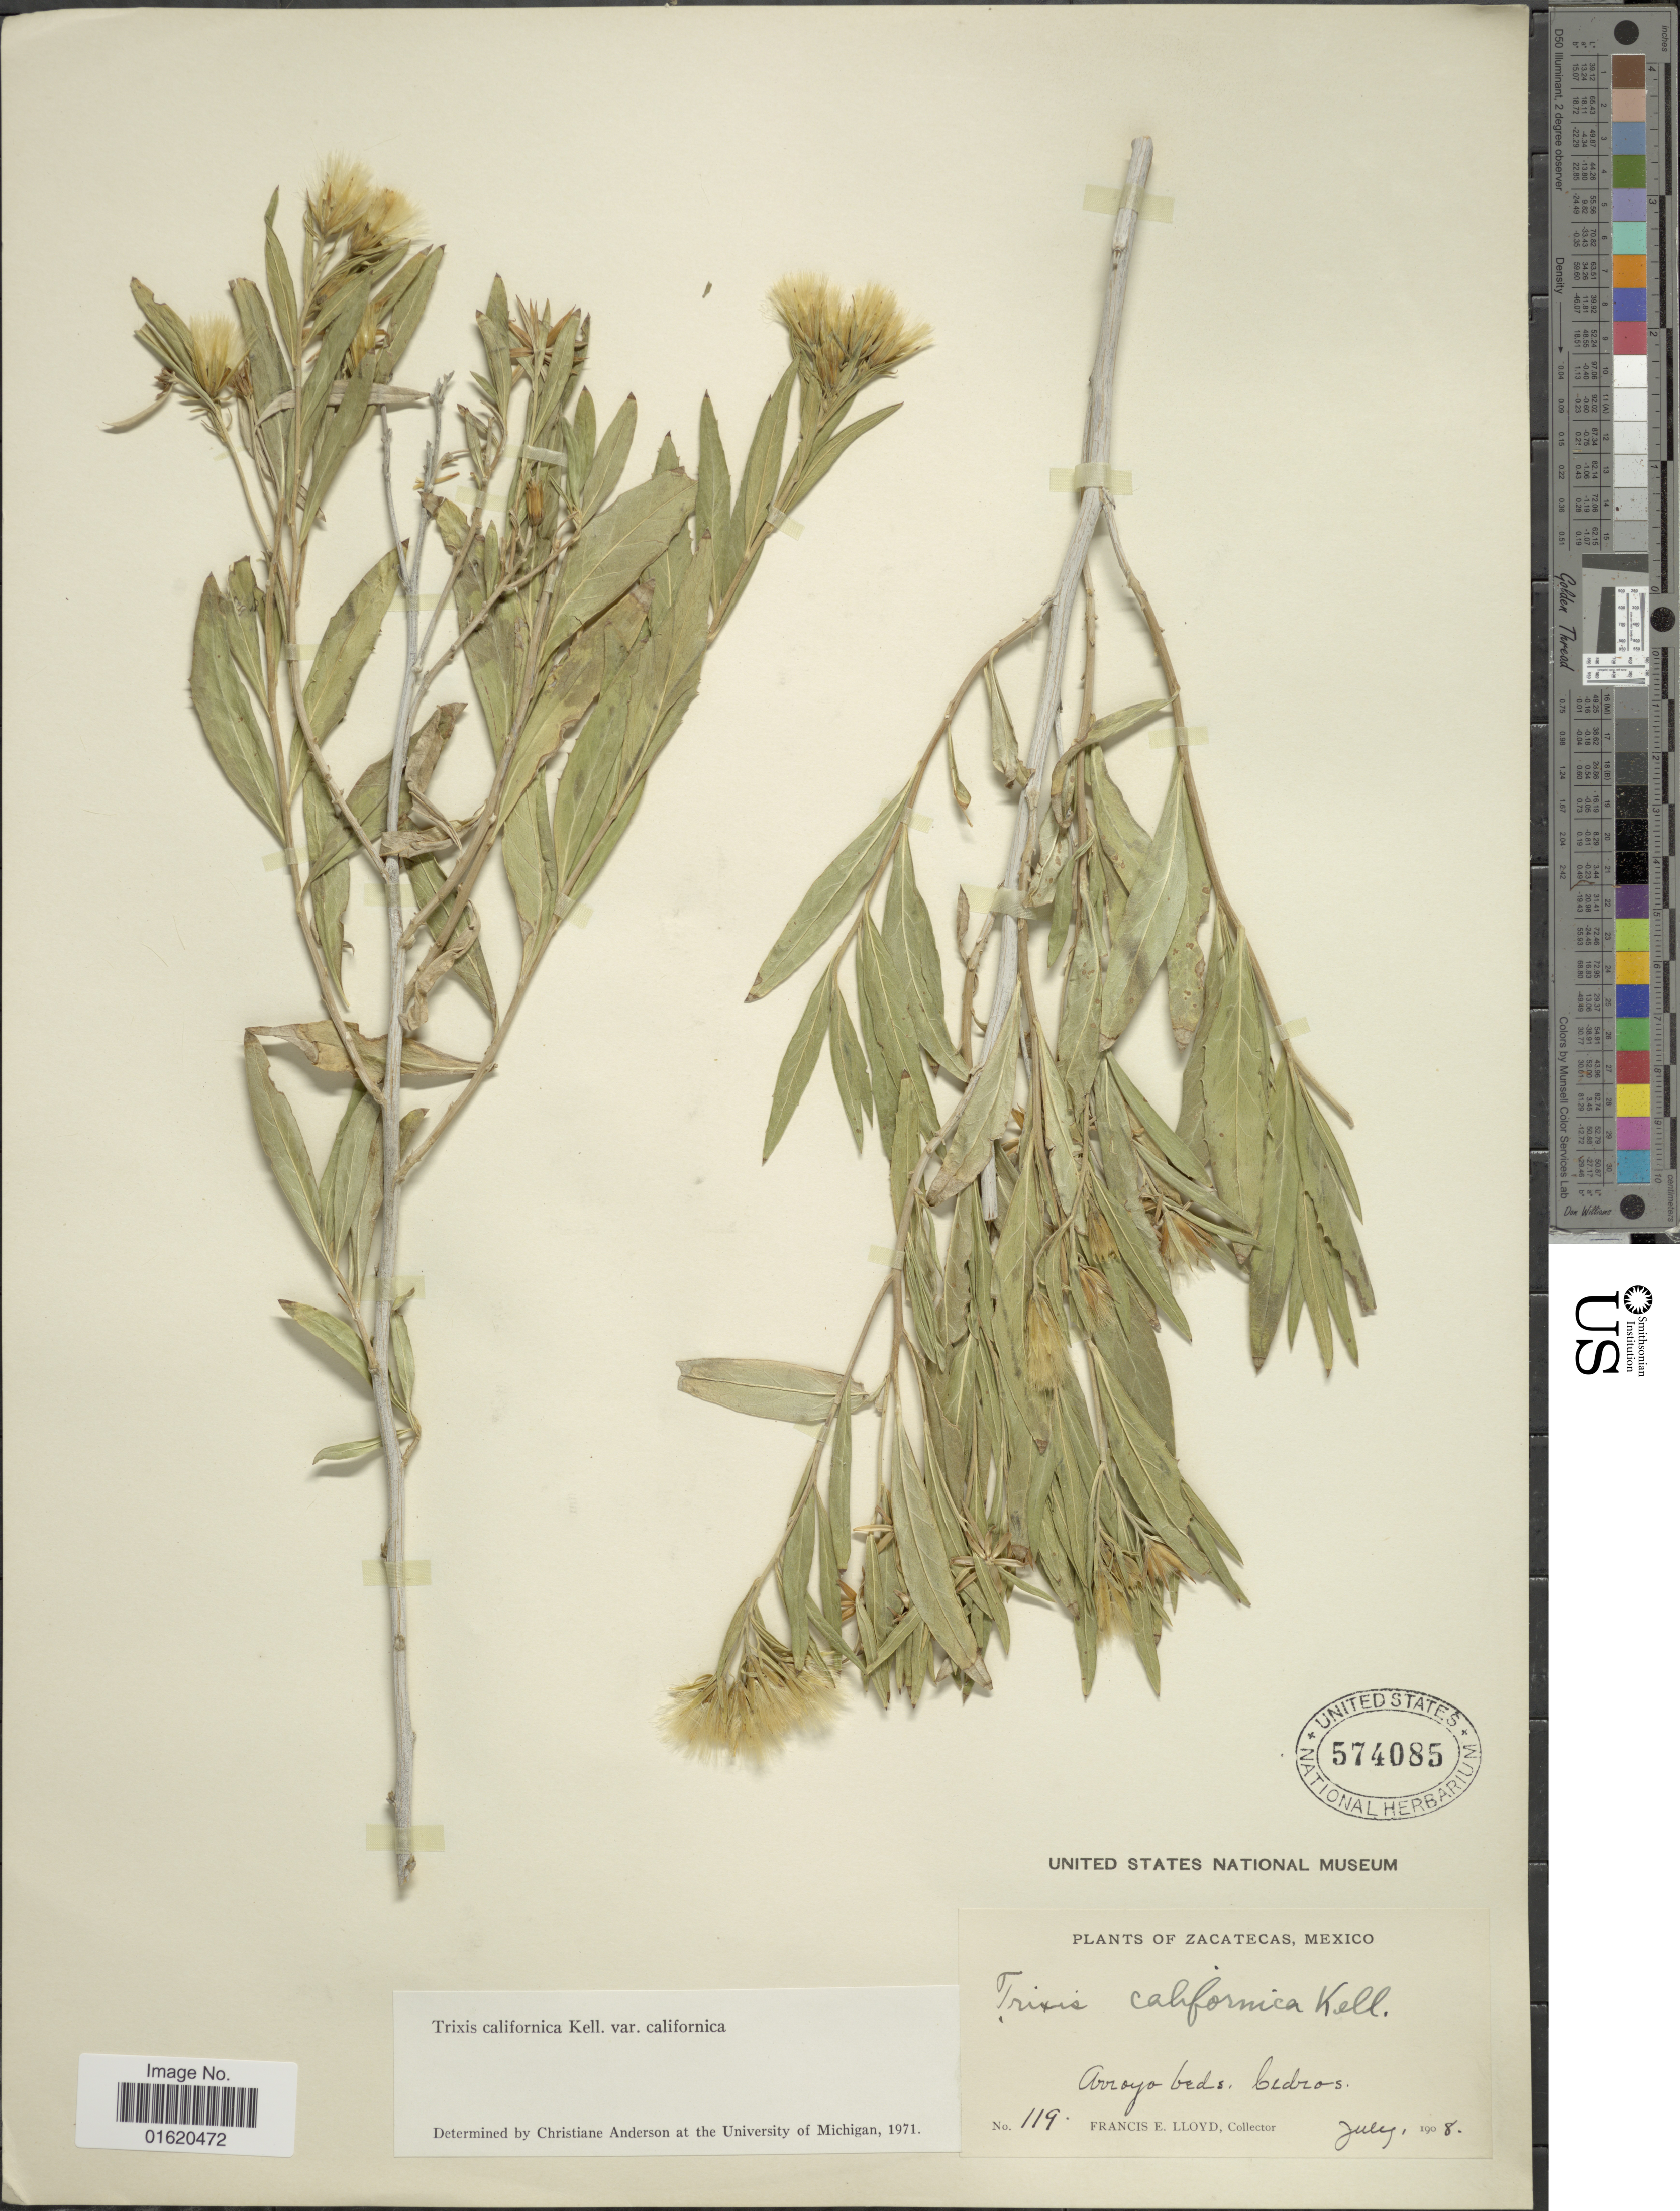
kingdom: Plantae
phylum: Tracheophyta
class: Magnoliopsida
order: Asterales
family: Asteraceae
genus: Trixis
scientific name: Trixis californica var. californica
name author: Kellogg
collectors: Lloyd, C. E.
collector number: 119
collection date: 1908-07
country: Mexico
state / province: Zacatecas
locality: Arroyo beds, Cedros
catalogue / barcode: US 574085